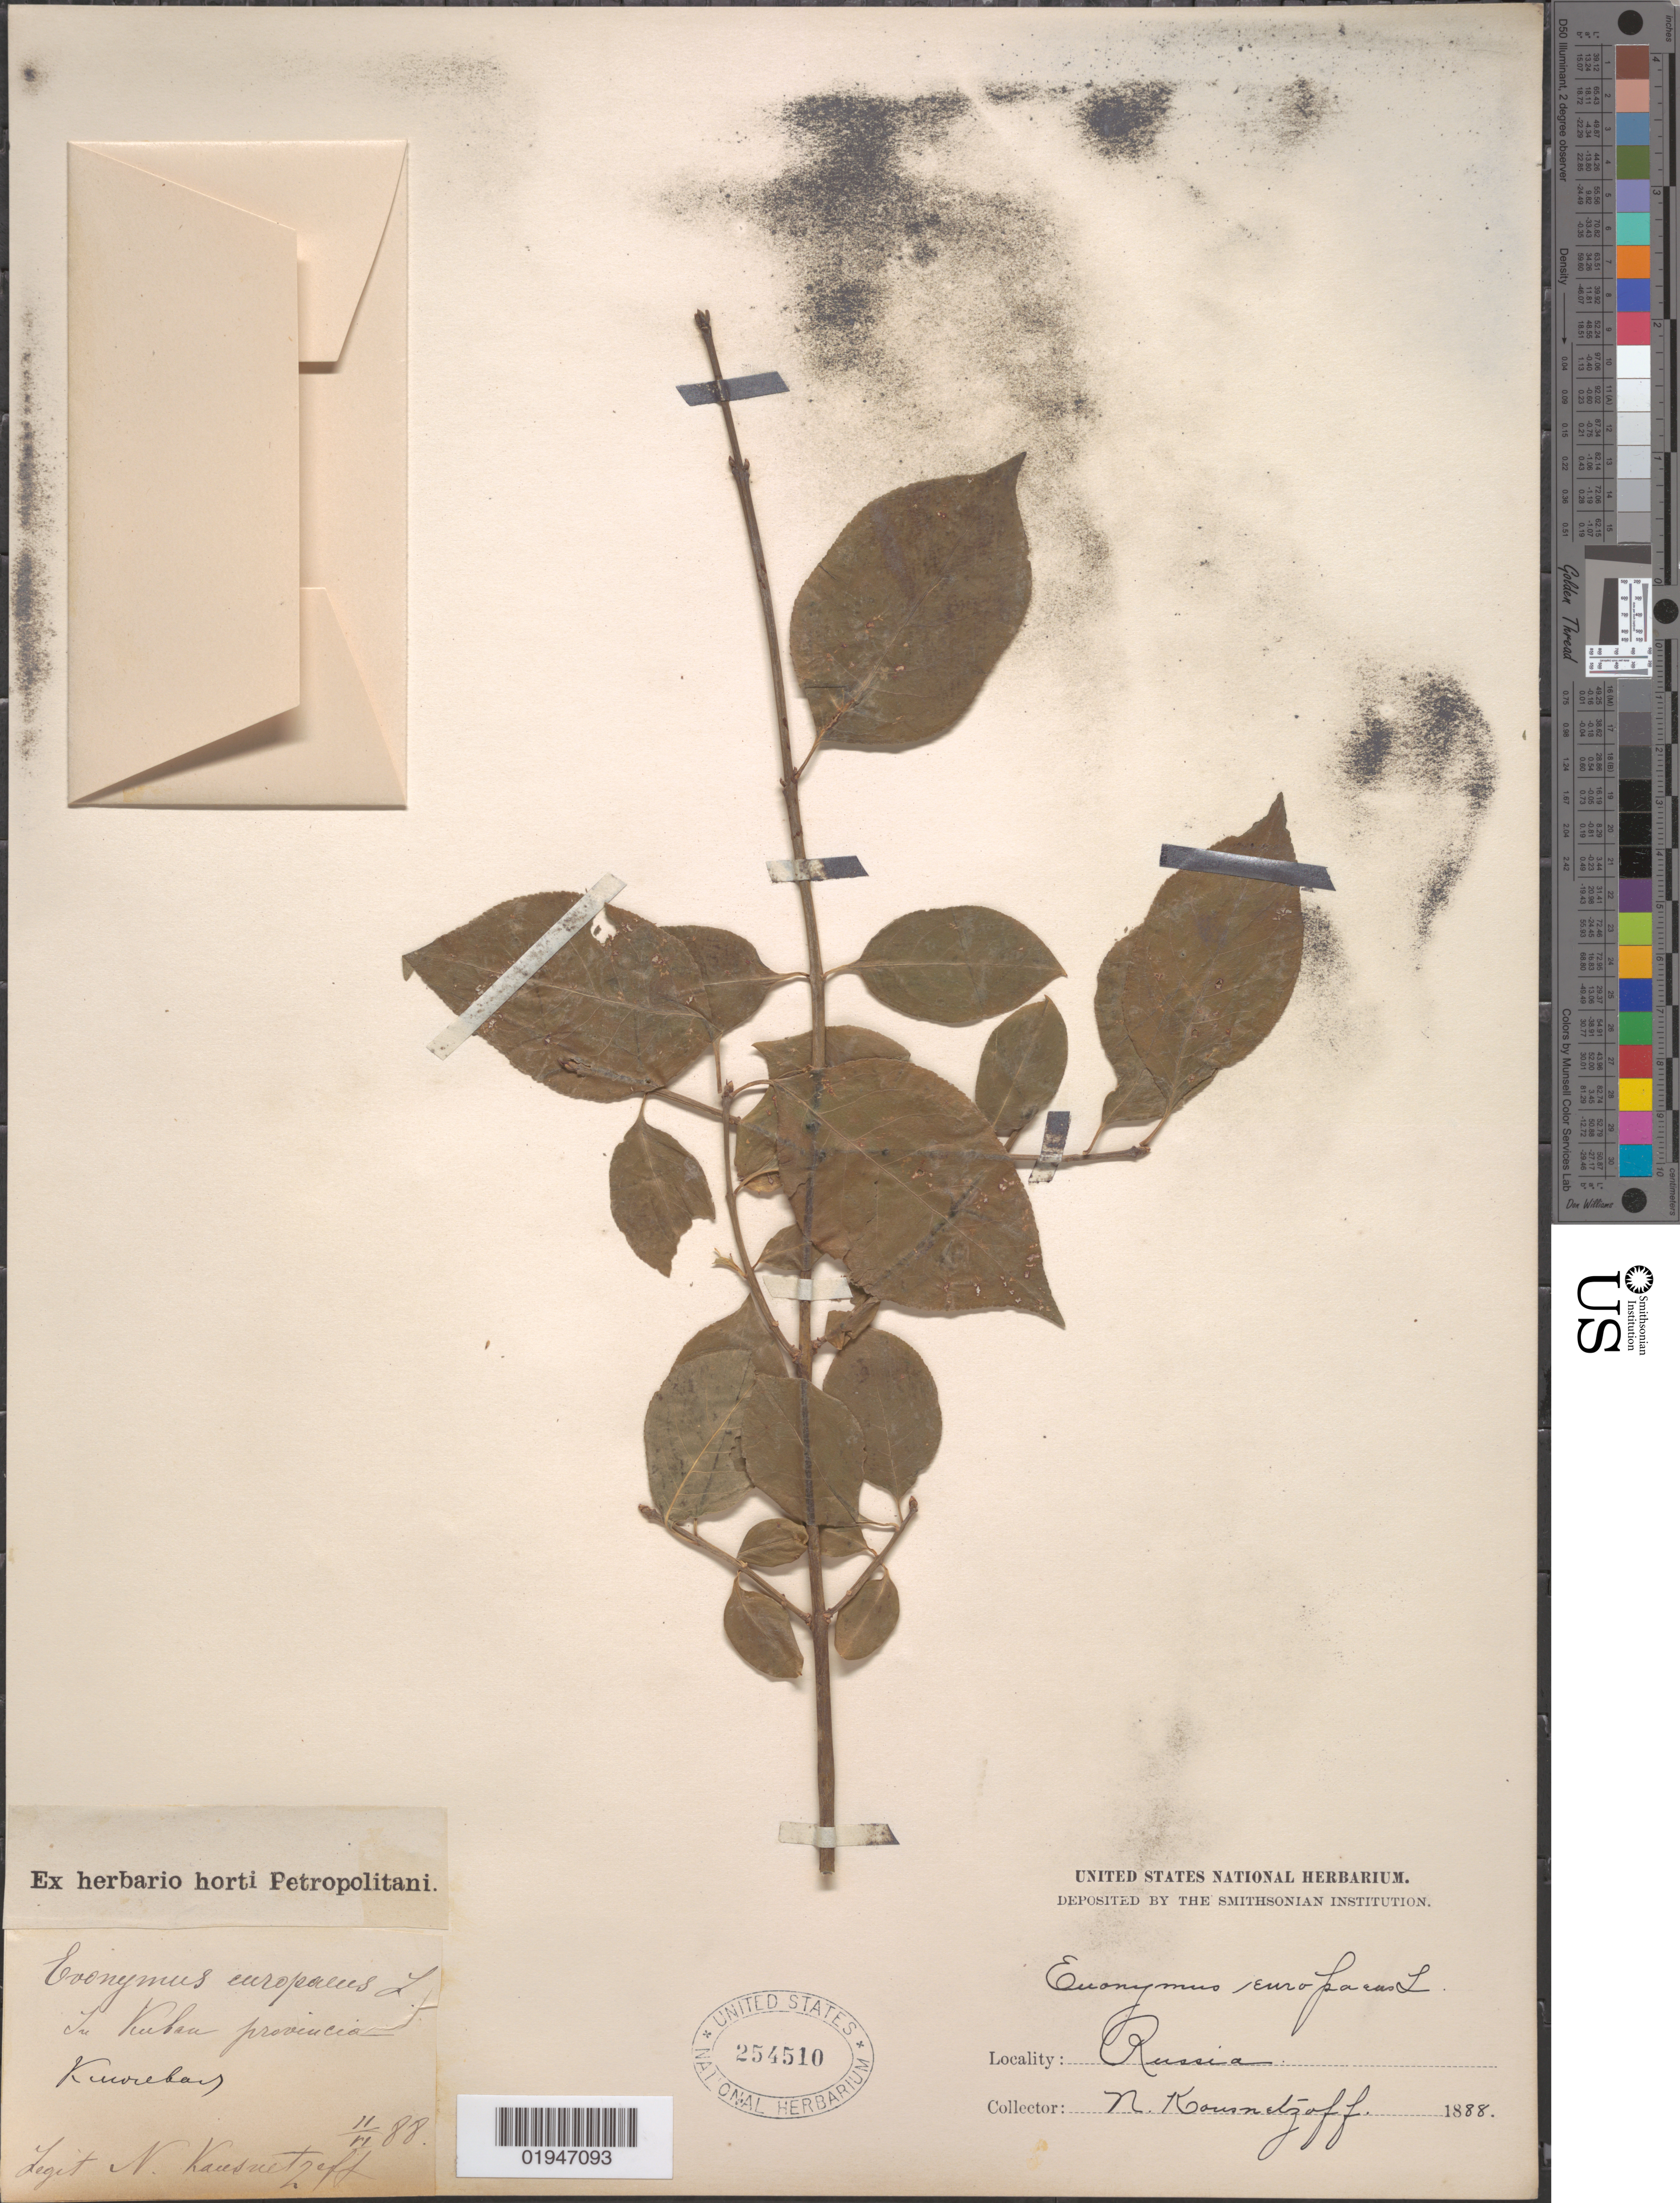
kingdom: Plantae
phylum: Tracheophyta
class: Magnoliopsida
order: Celastrales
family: Celastraceae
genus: Euonymus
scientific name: Euonymus europaeus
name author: L.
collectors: N. Kousnetzoff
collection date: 1888-06-11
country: Russian Federation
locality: Kuban Province, Kuviebas [?]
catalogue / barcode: US 254510